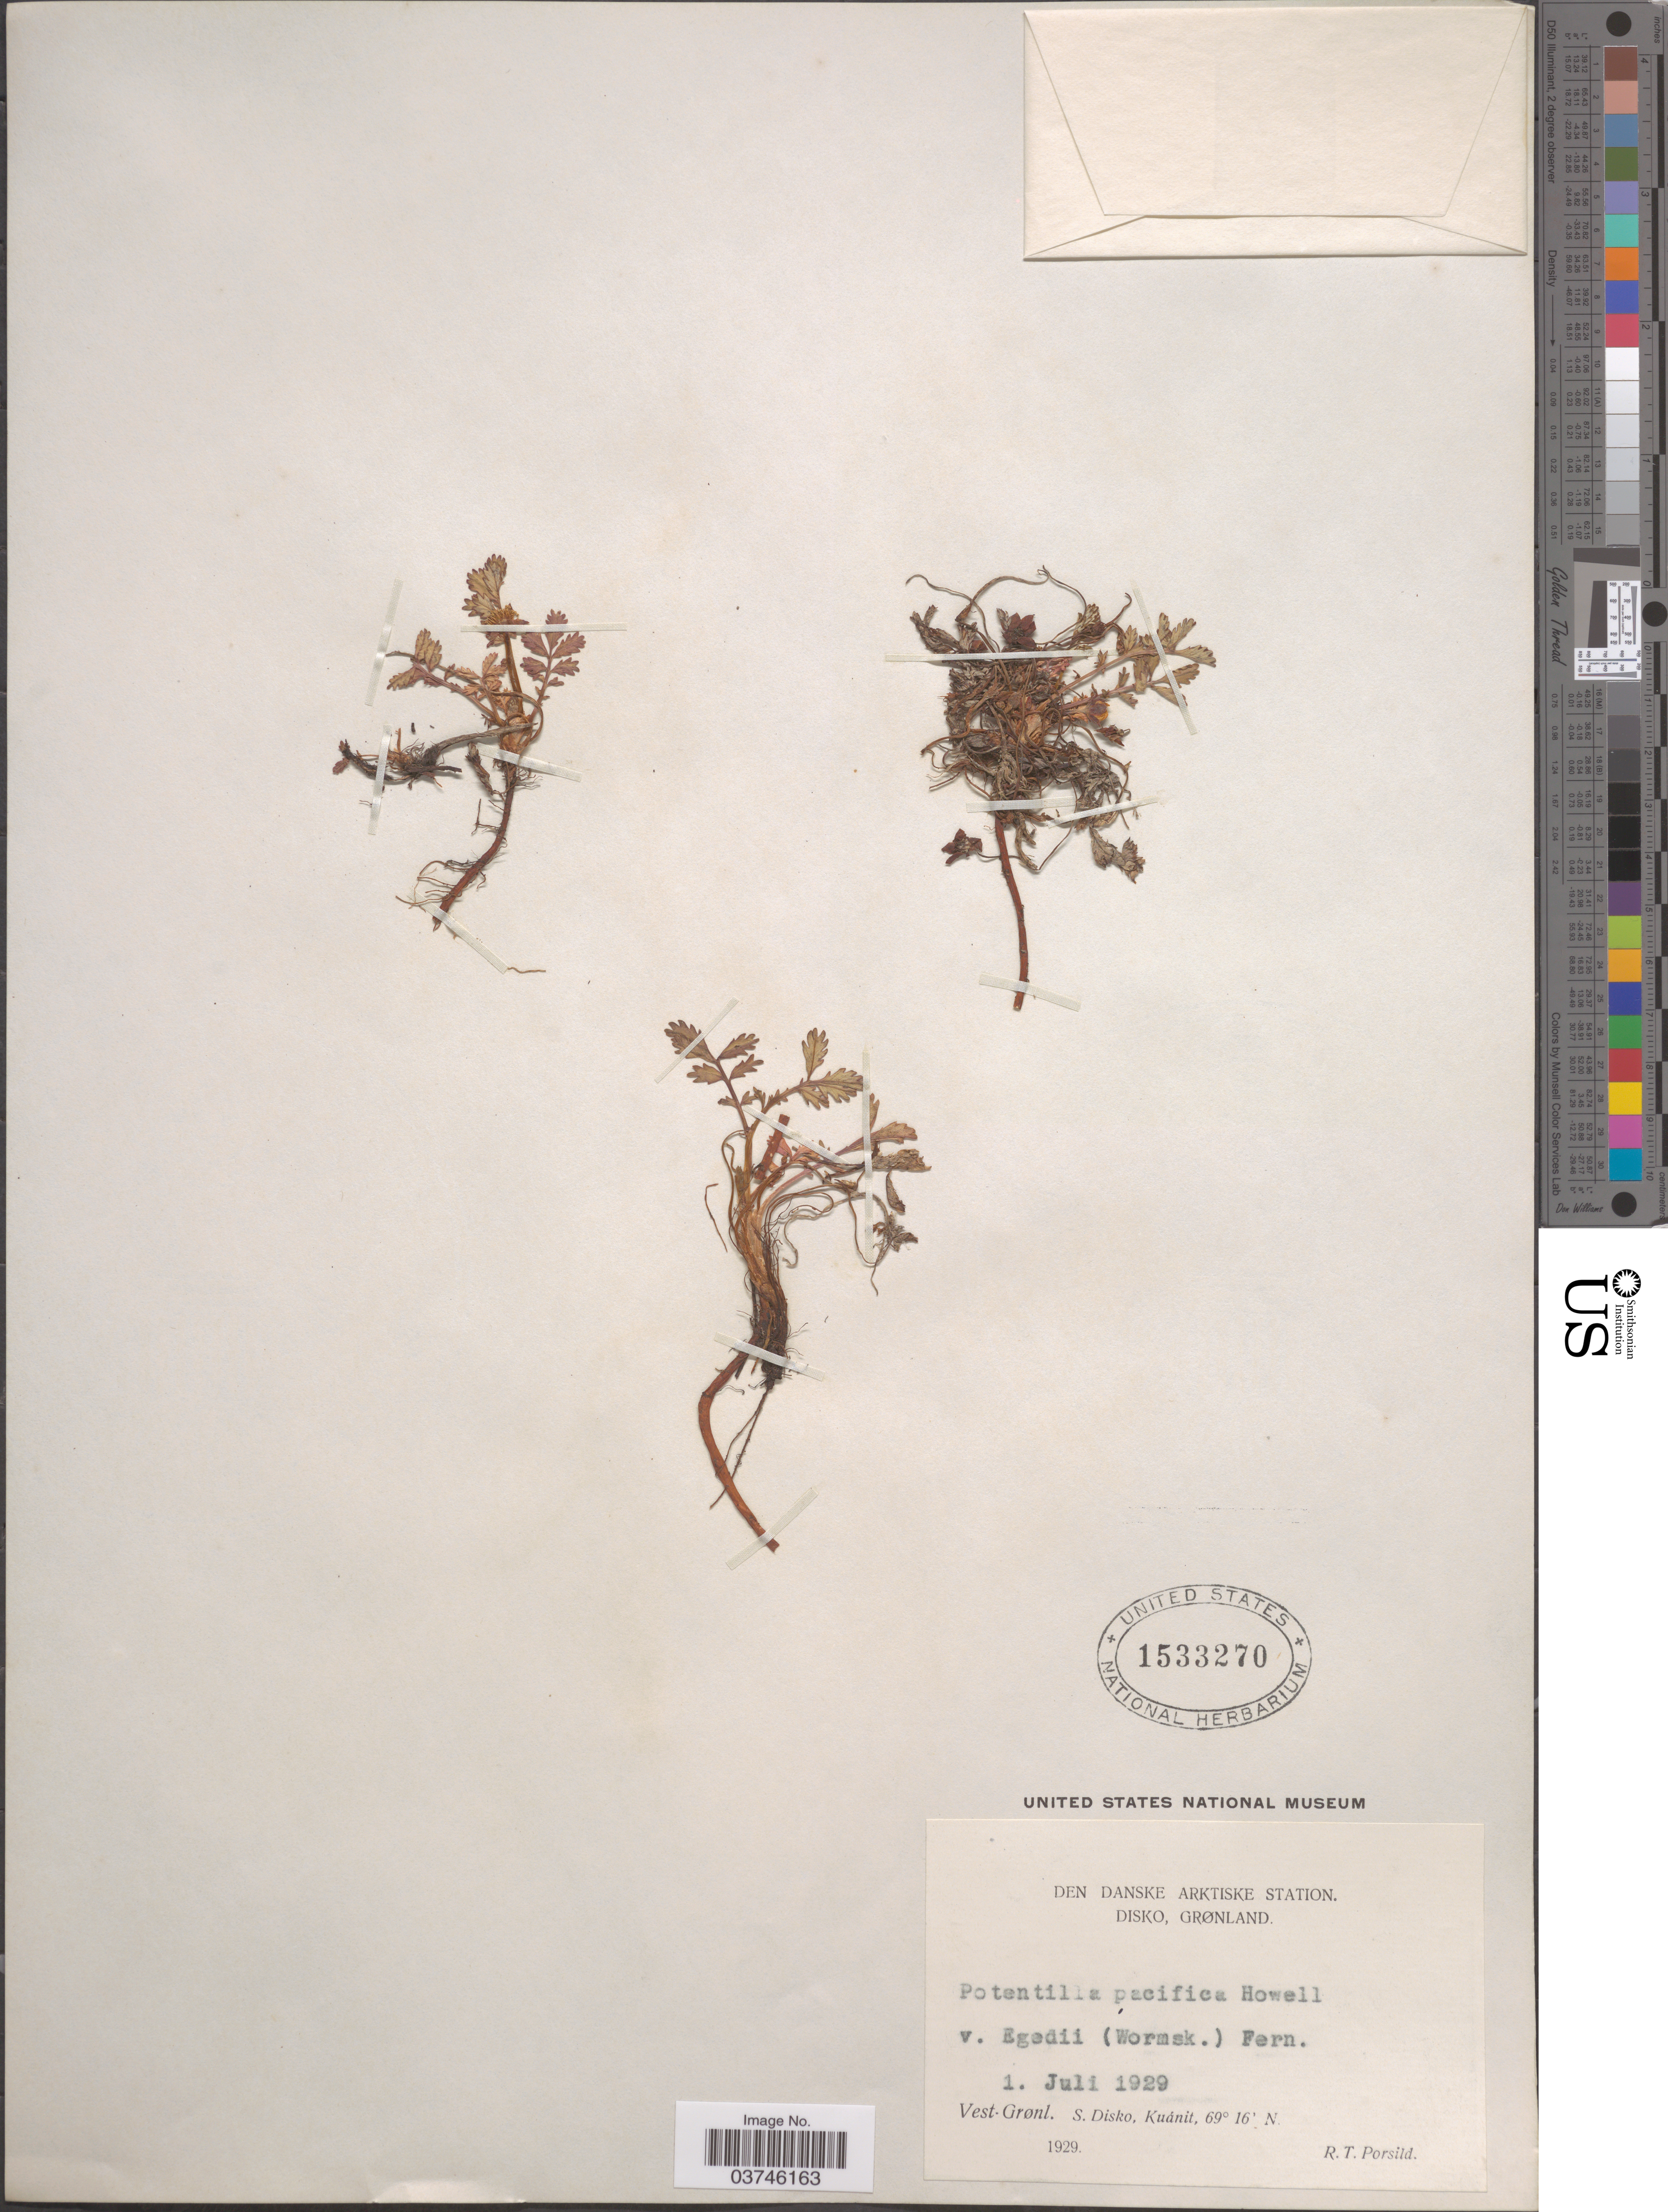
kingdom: Plantae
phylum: Tracheophyta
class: Magnoliopsida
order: Rosales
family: Rosaceae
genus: Argentina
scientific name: Argentina pacifica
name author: (Howell) Rydb.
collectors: R. T. Porsild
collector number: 1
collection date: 1929-07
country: Greenland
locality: Den Danske Arktiske Station. Disko, Grønland. Vest-Grønl. S. Disko. Kuánit.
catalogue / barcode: US 1533270